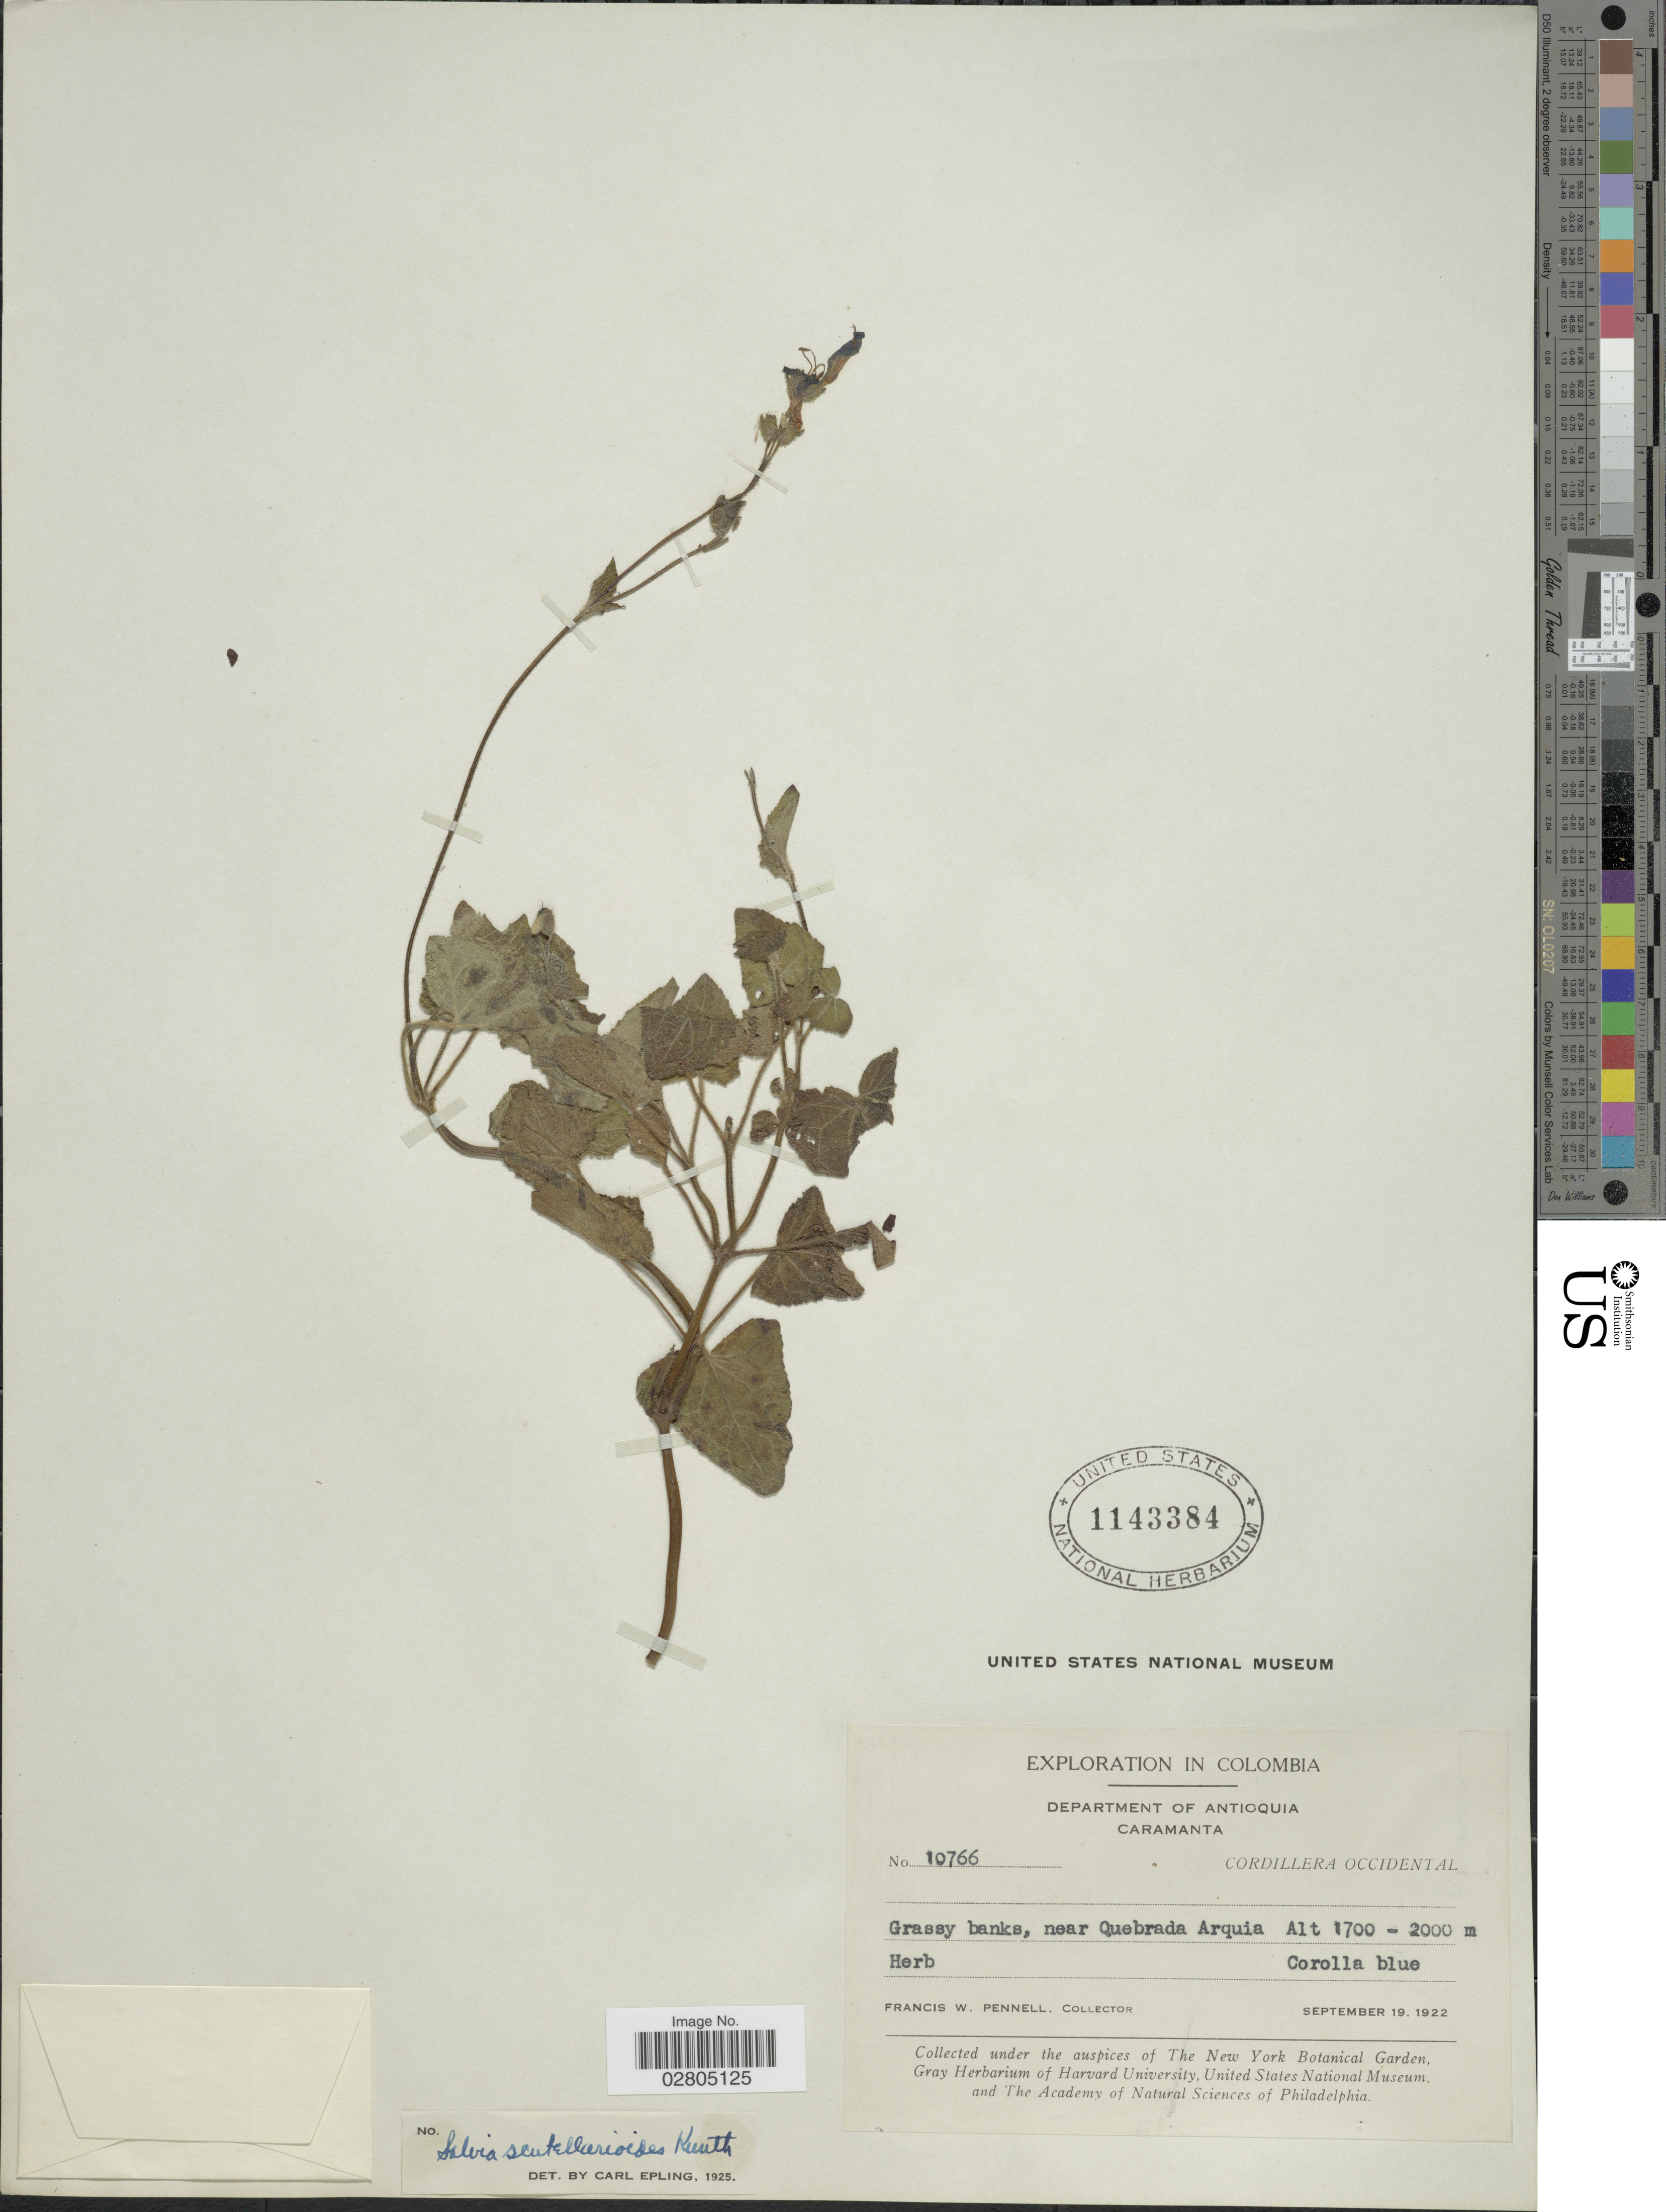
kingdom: Plantae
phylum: Tracheophyta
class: Magnoliopsida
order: Lamiales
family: Lamiaceae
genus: Salvia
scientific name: Salvia scutellarioides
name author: Kunth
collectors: F. W. Pennell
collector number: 10766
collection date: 1922-09-19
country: Colombia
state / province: Antioquia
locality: Department of Antioquia, Caramanta, Cordillera Occidental, Grassy banks, near Quebrada Arquia.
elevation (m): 1700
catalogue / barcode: US 1143384